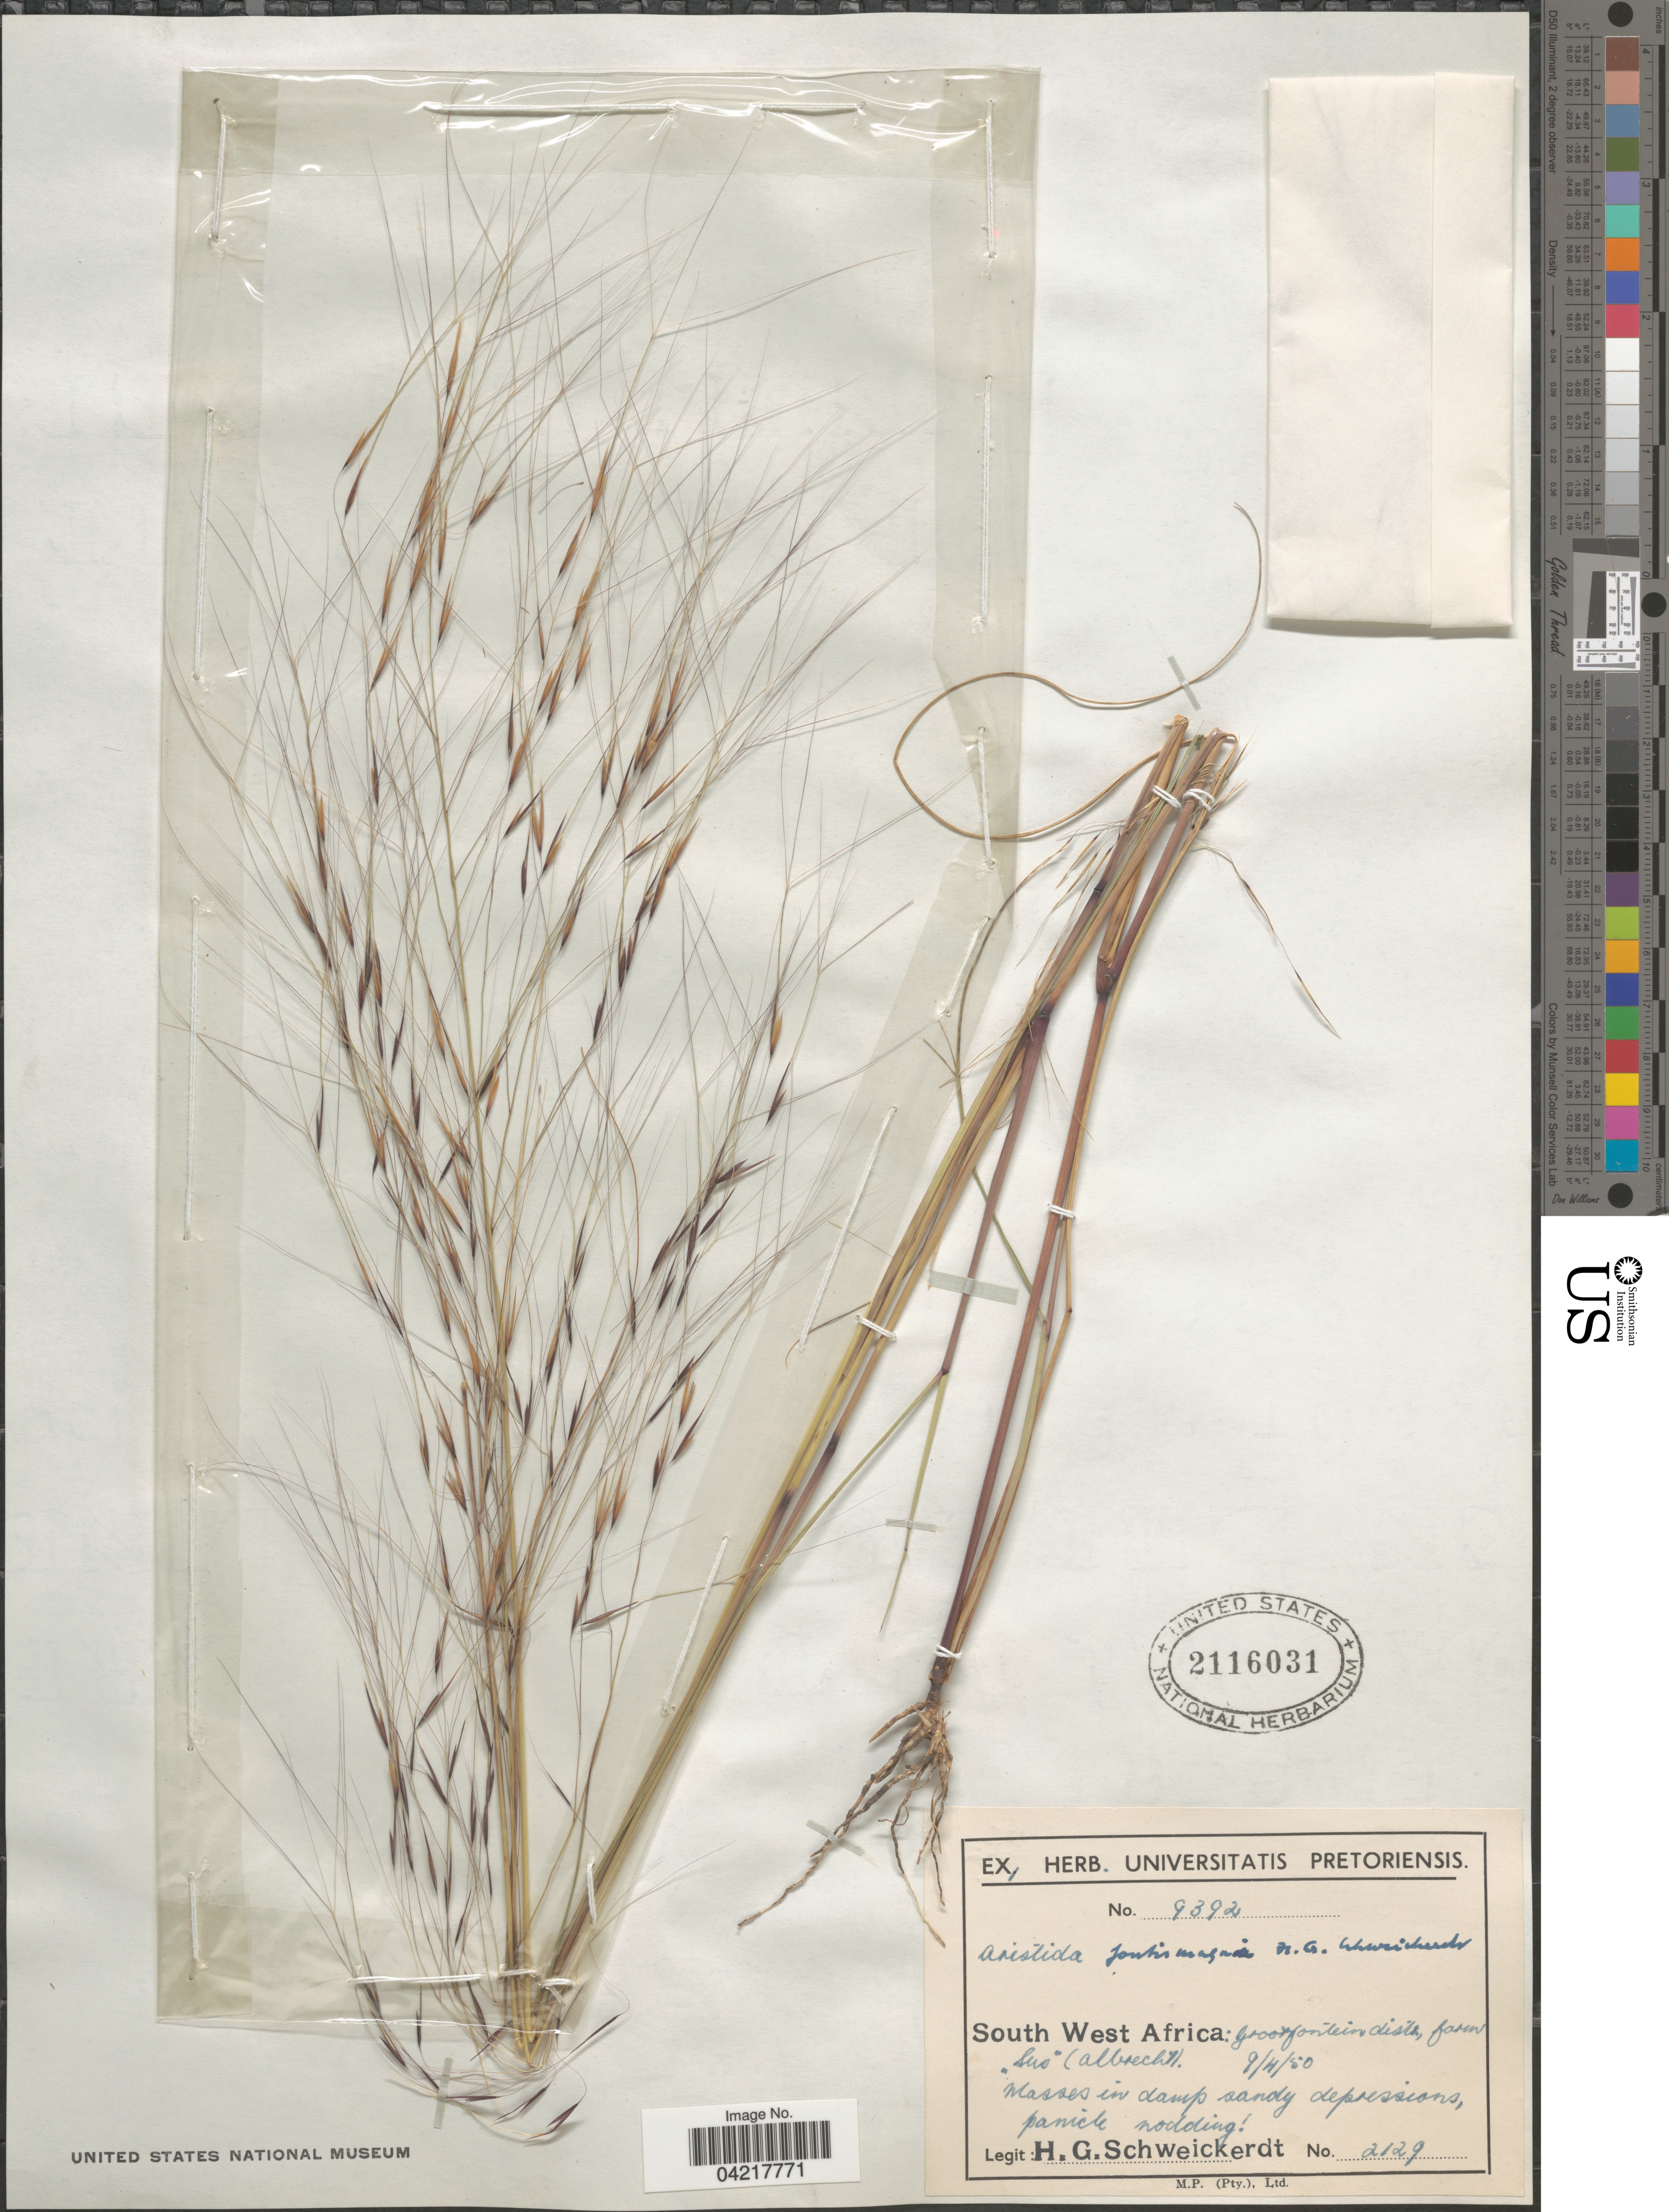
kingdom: Plantae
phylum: Tracheophyta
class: Liliopsida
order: Poales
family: Poaceae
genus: Aristida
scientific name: Aristida stipoides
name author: R. Br.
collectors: H. Schweickerdt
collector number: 2129/9392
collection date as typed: Transcribed d/m/y: 9/4/50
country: Namibia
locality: South West Africa: Grootfontein dist. farm "Sus" (Albrecht).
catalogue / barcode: US 2116031